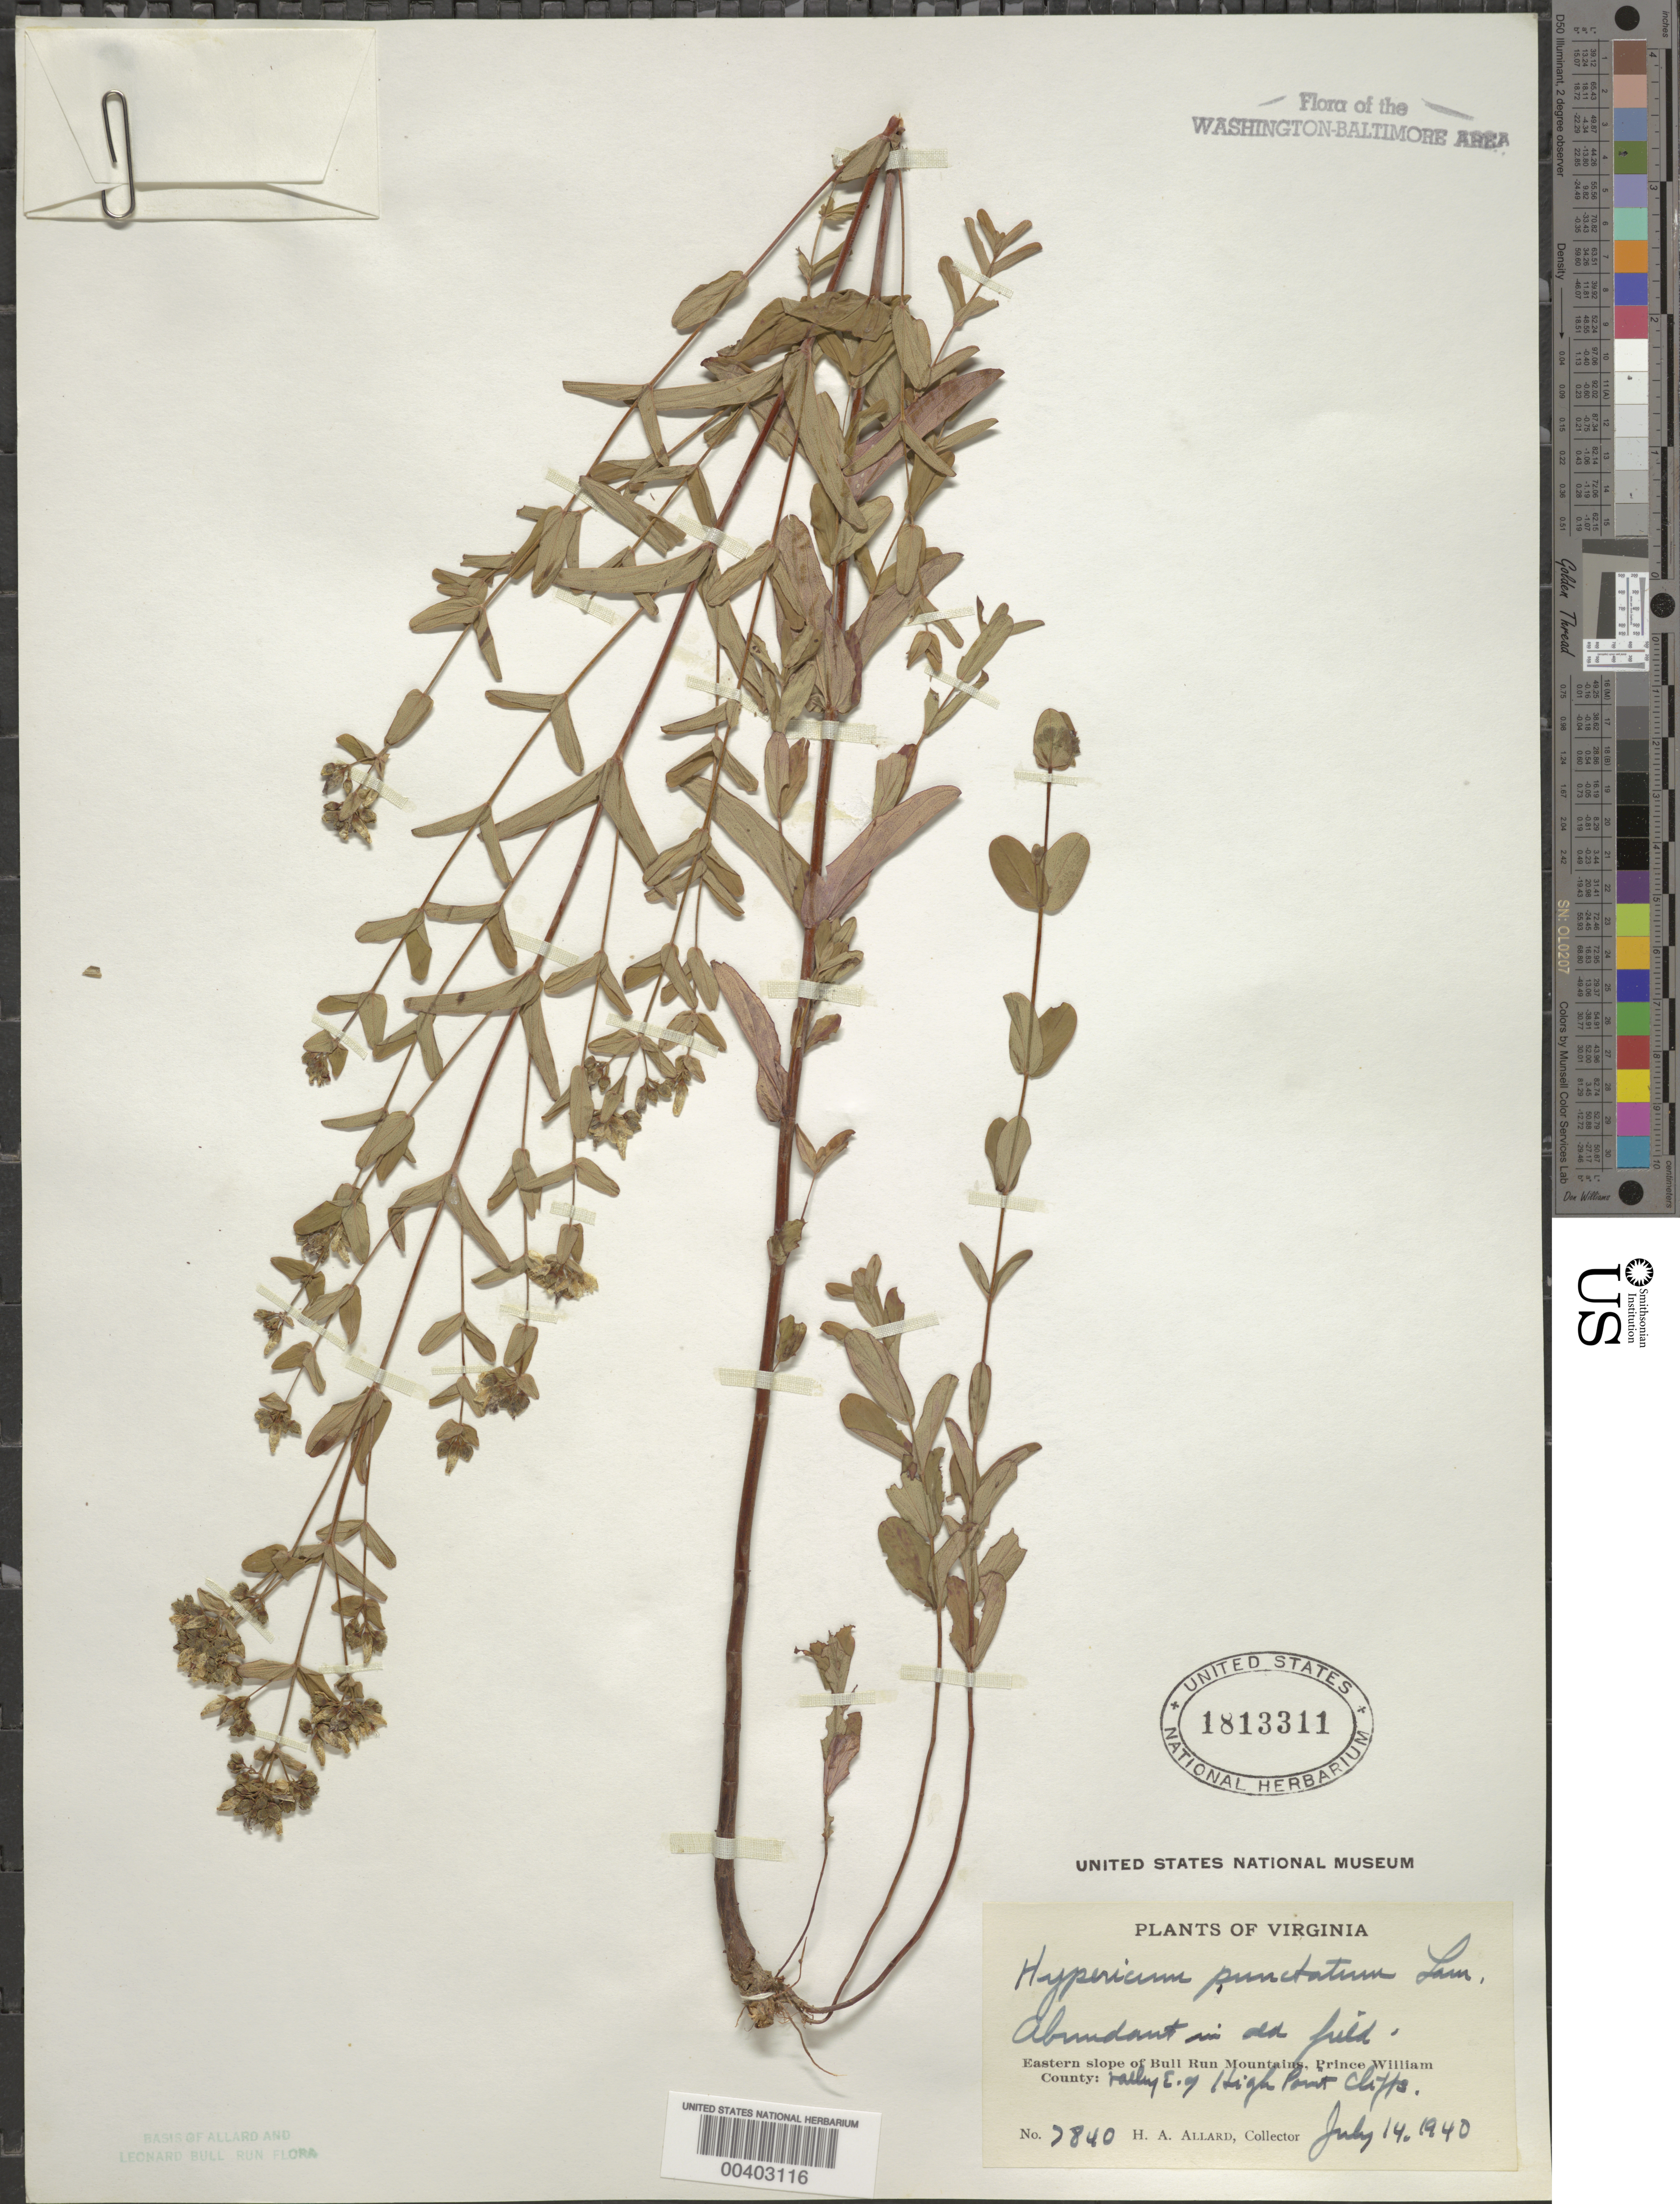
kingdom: Plantae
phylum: Tracheophyta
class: Magnoliopsida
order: Malpighiales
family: Hypericaceae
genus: Hypericum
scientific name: Hypericum punctatum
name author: Lam.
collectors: H. A. Allard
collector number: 7840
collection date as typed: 14 Jul 1940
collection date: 1940-07-14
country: United States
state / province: Virginia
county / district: Prince William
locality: East of High Point cliffs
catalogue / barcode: US 1813311